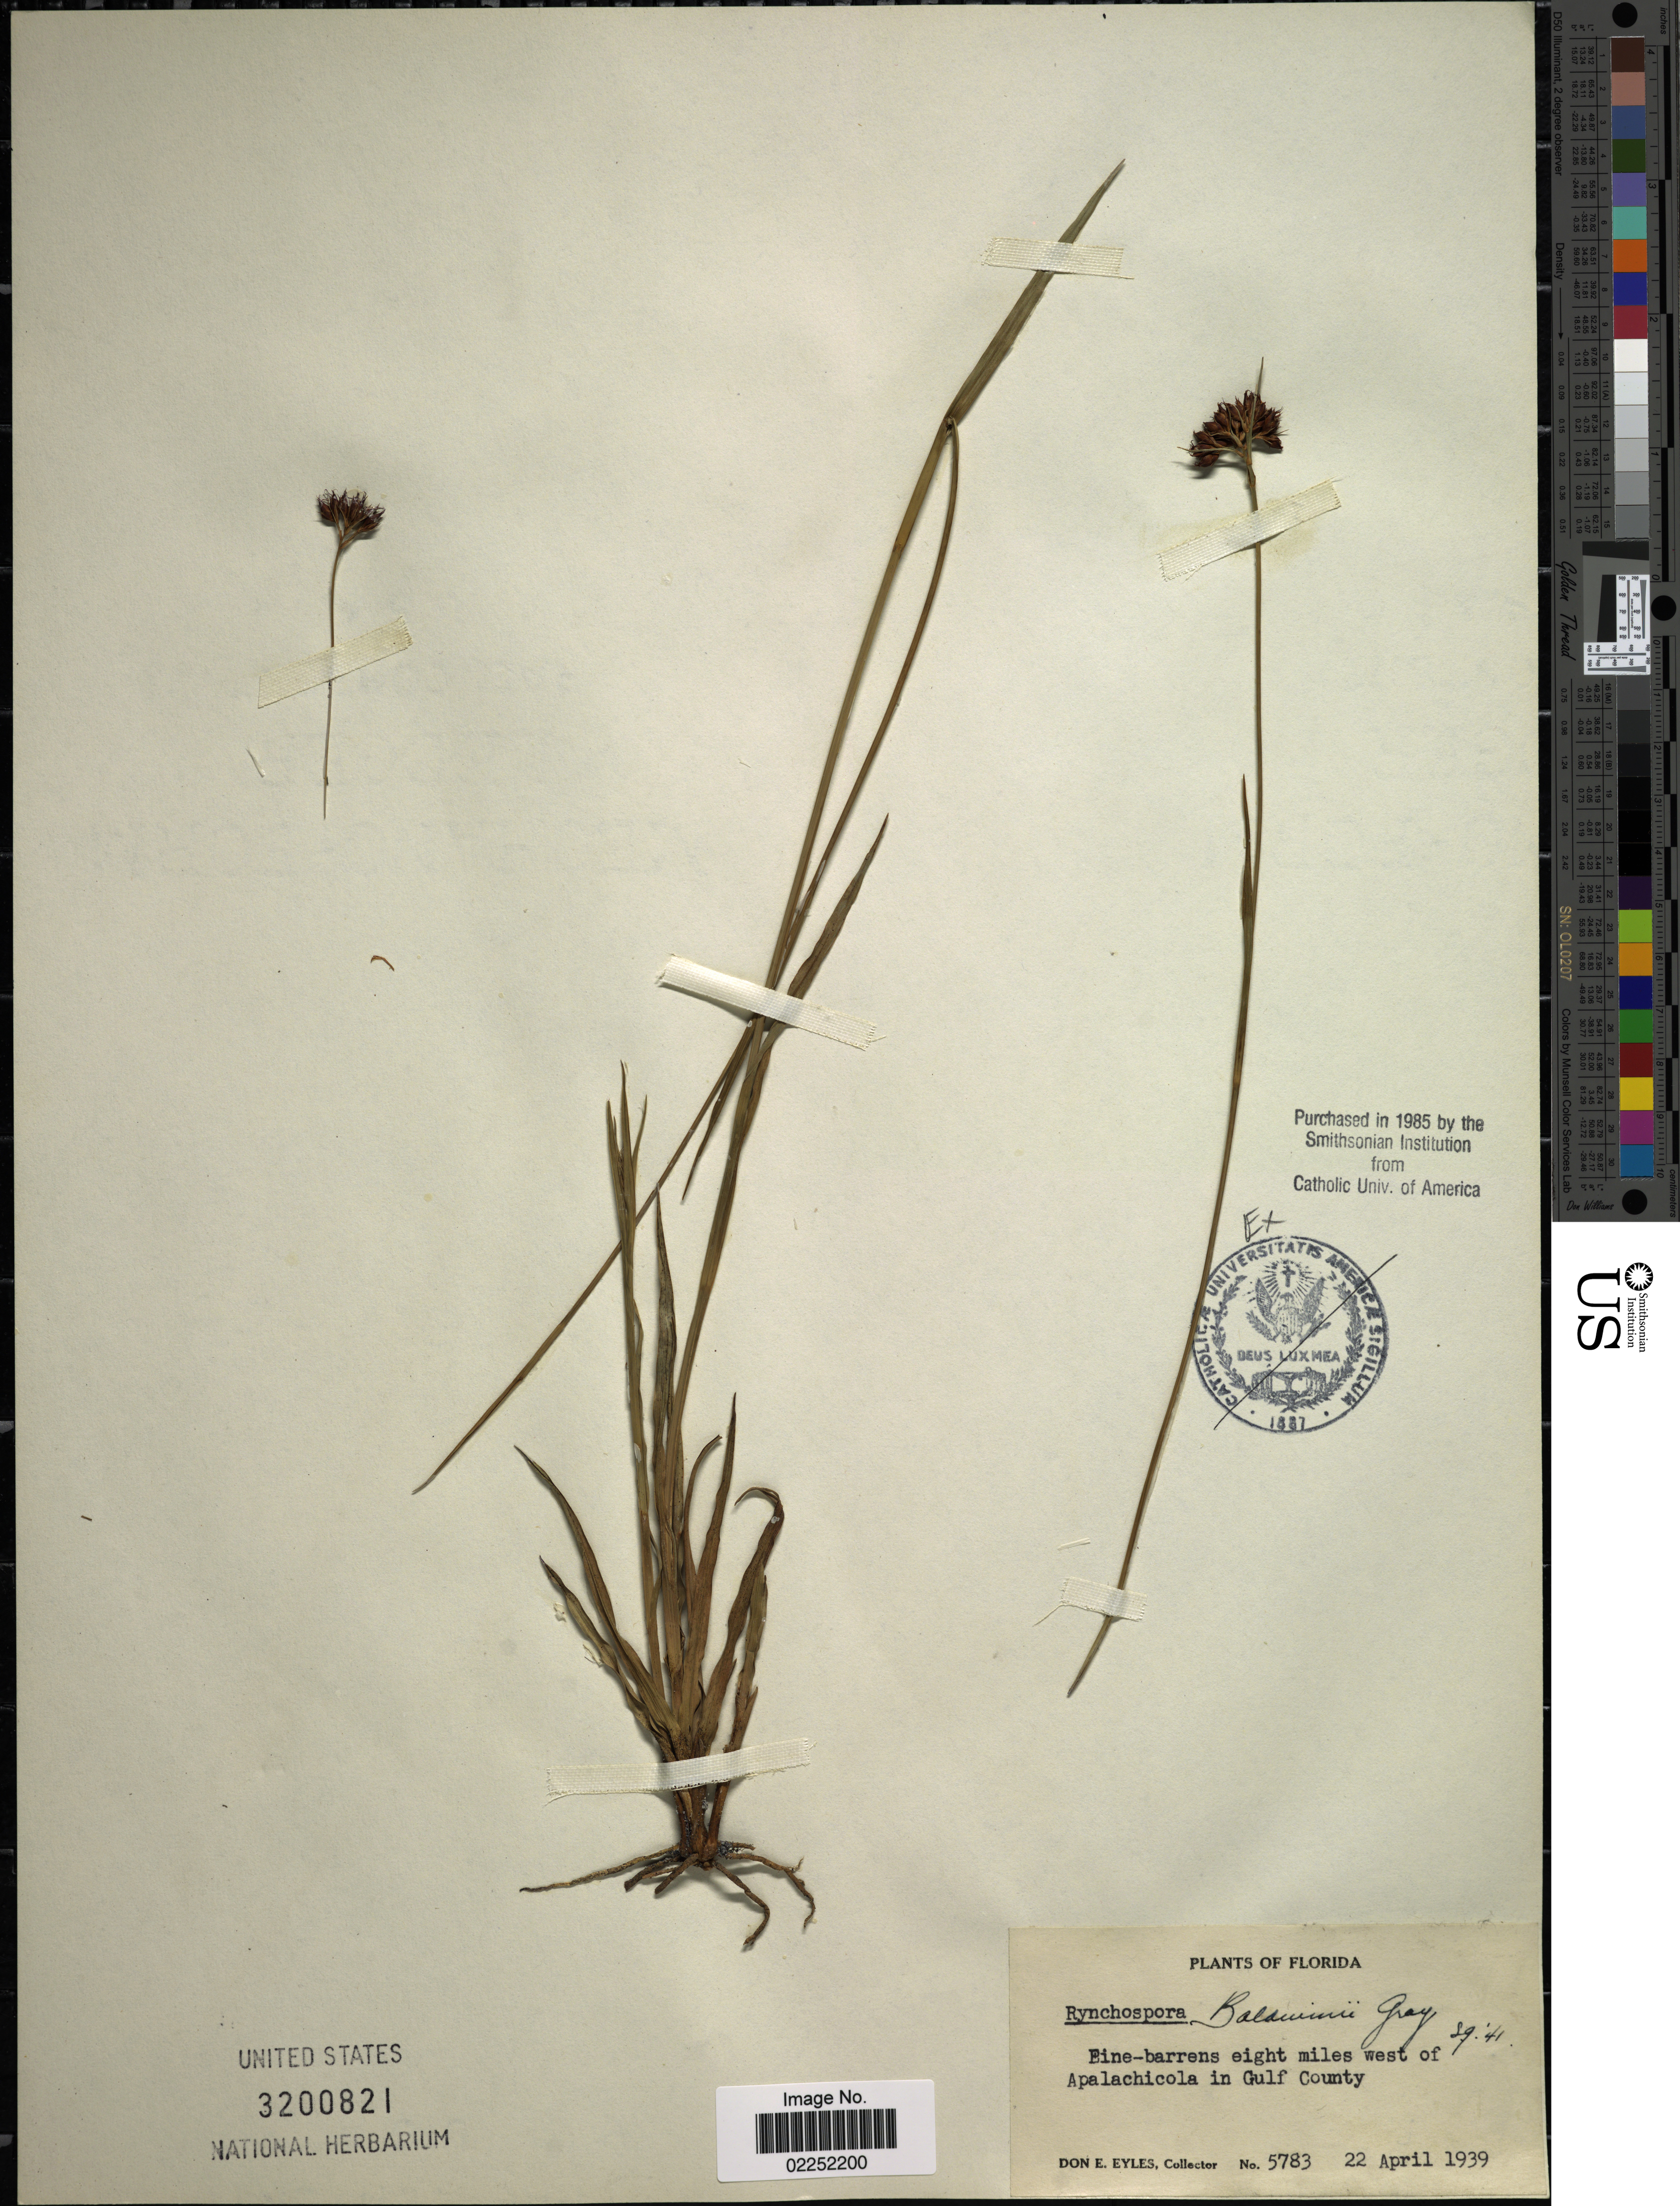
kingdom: Plantae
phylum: Tracheophyta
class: Liliopsida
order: Poales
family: Cyperaceae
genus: Rhynchospora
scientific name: Rhynchospora baldwinii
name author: A. Gray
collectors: D. Eyles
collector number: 5783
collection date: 1939-04-22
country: United States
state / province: Florida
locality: Pine-barrens eight miles west of Apalachicola in Gulf County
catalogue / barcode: US 3200821